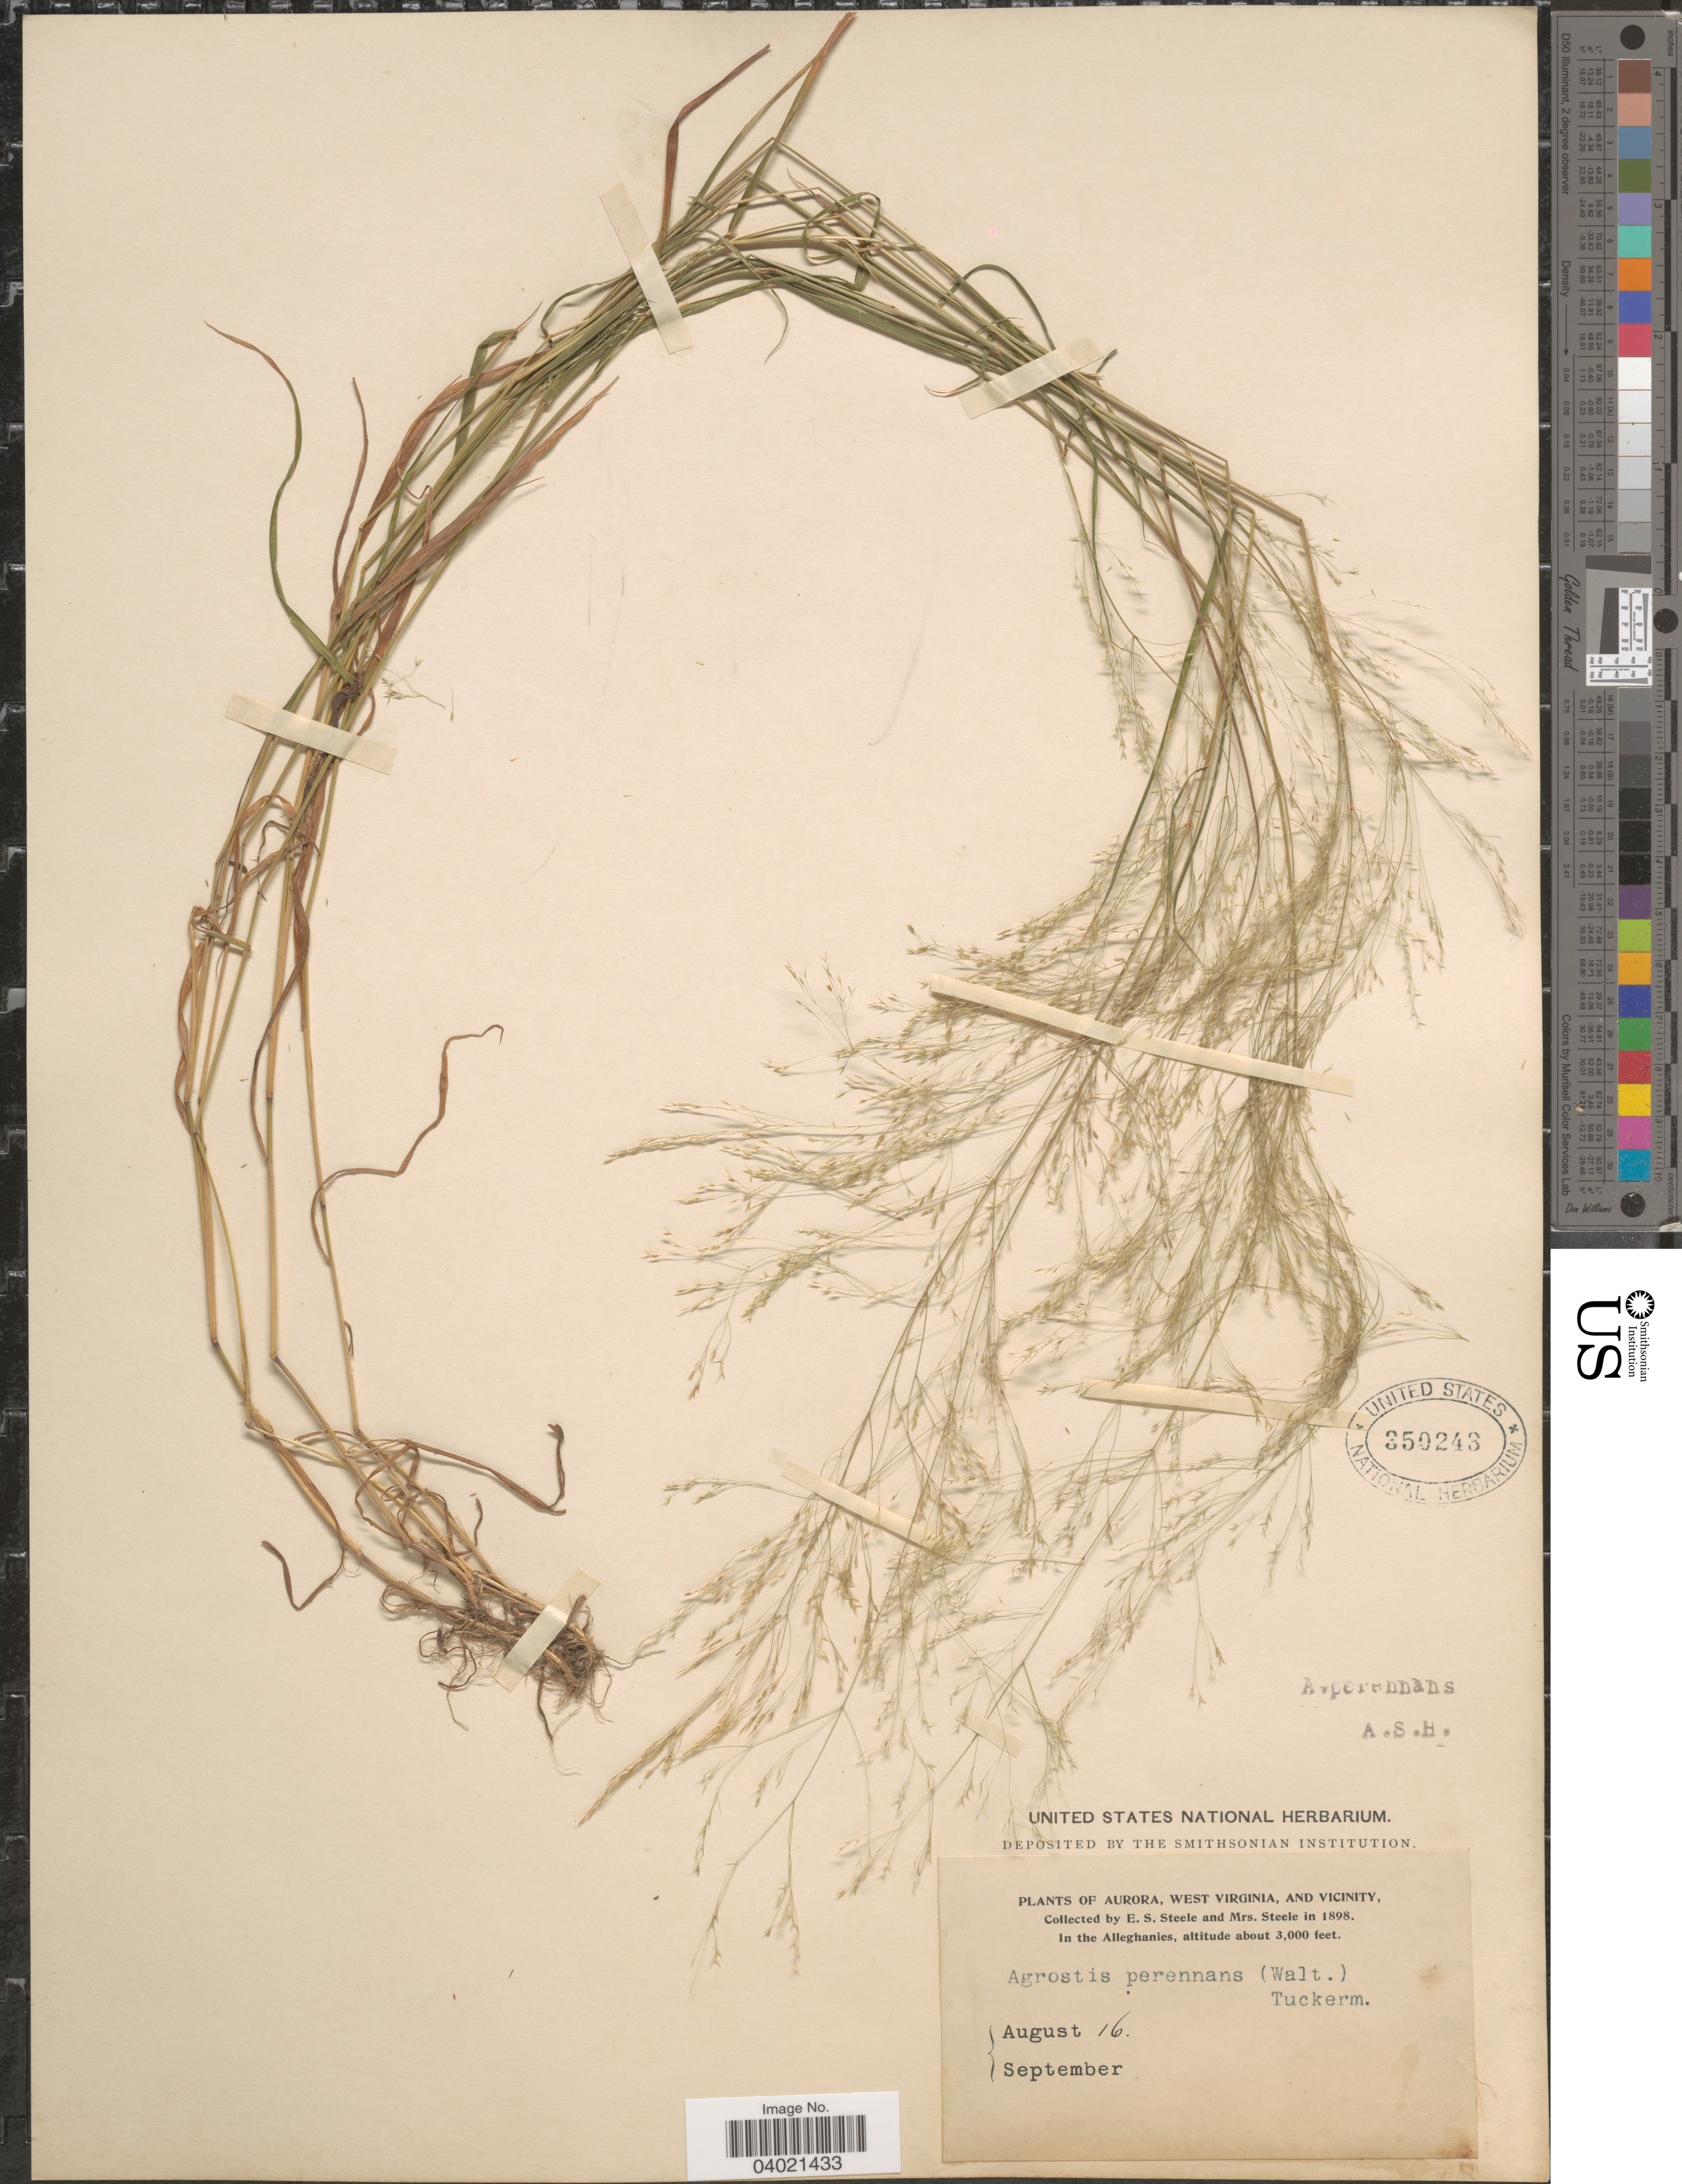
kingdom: Plantae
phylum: Tracheophyta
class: Liliopsida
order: Poales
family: Poaceae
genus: Agrostis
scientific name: Agrostis perennans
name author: (Walter) Tuck.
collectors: E. Steele & Mrs. E. S. Steele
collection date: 1898-08-16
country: United States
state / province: West Virginia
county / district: Preston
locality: Aurora, West Virginia, And Vicinity, In the Alleghanies.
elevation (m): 914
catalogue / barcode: US 350243